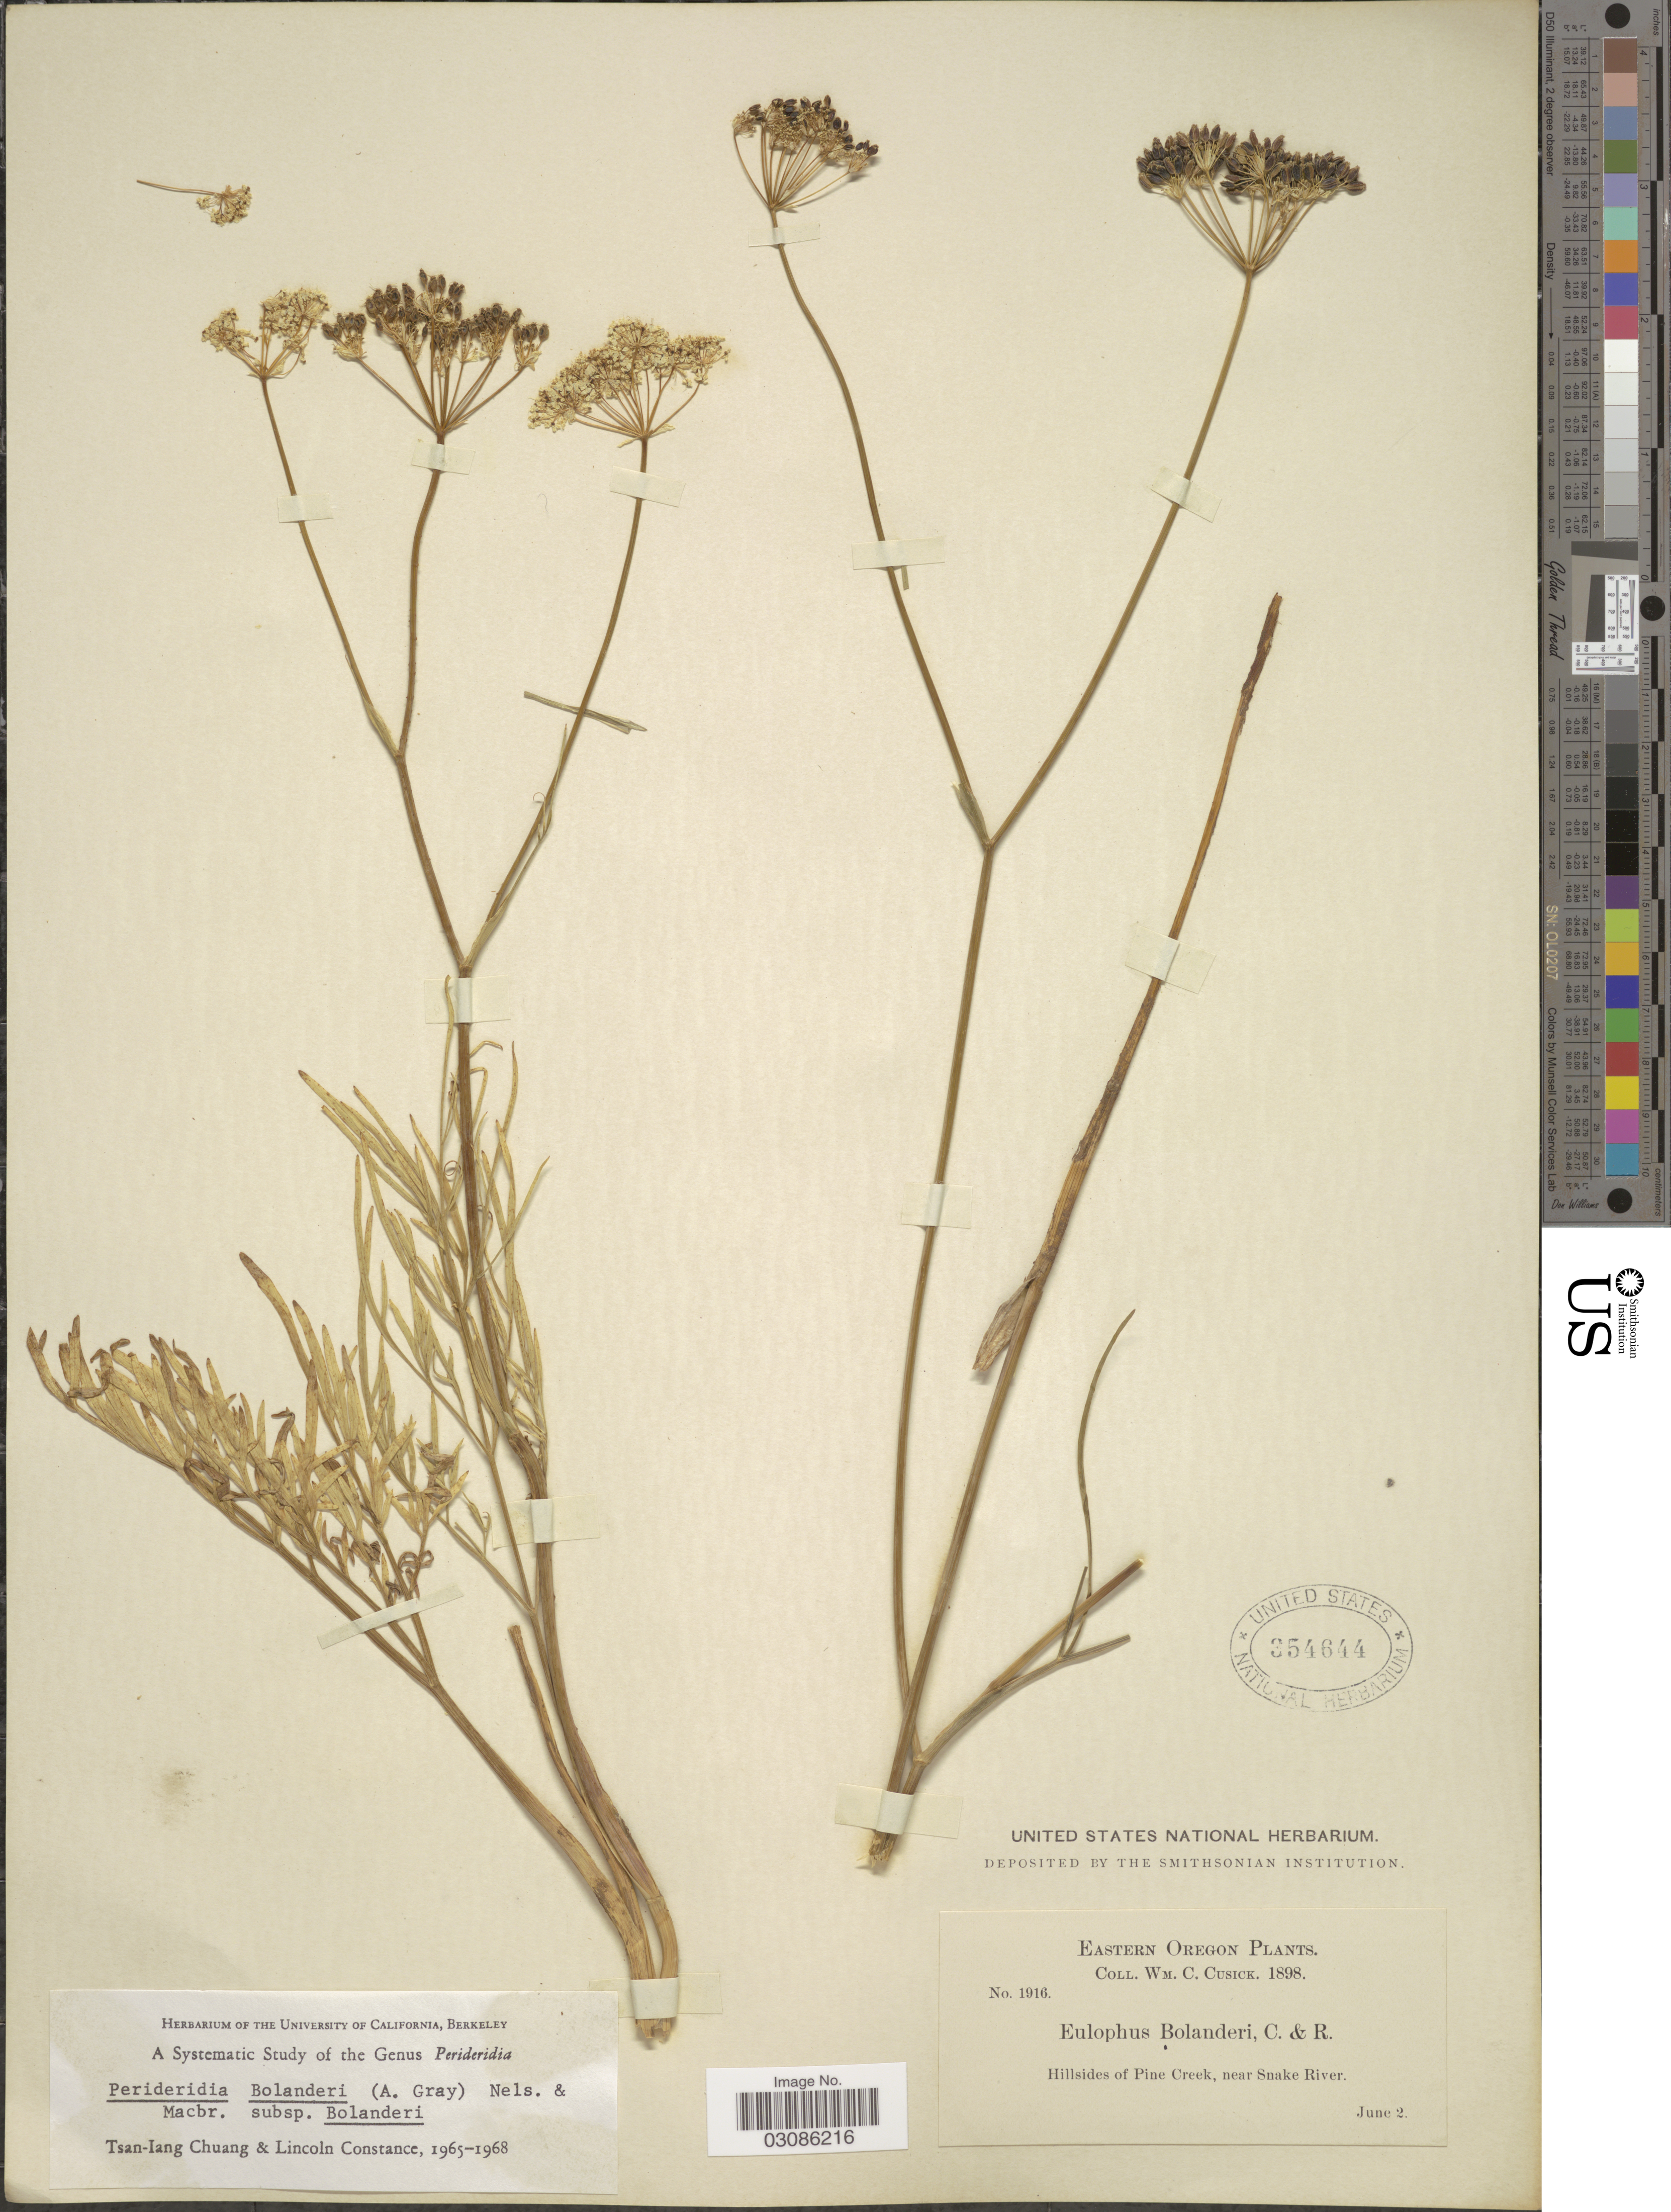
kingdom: Plantae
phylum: Tracheophyta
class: Magnoliopsida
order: Apiales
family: Apiaceae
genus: Perideridia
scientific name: Perideridia bolanderi subsp. bolanderi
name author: (A. Gray) A. Nelson & J.F. Macbr.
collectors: W. C. Cusick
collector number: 1916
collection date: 1898-06-02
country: United States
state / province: Oregon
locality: Eastern Oregon, Hillsides of Pine Creek, near Snake River.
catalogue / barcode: US 354644